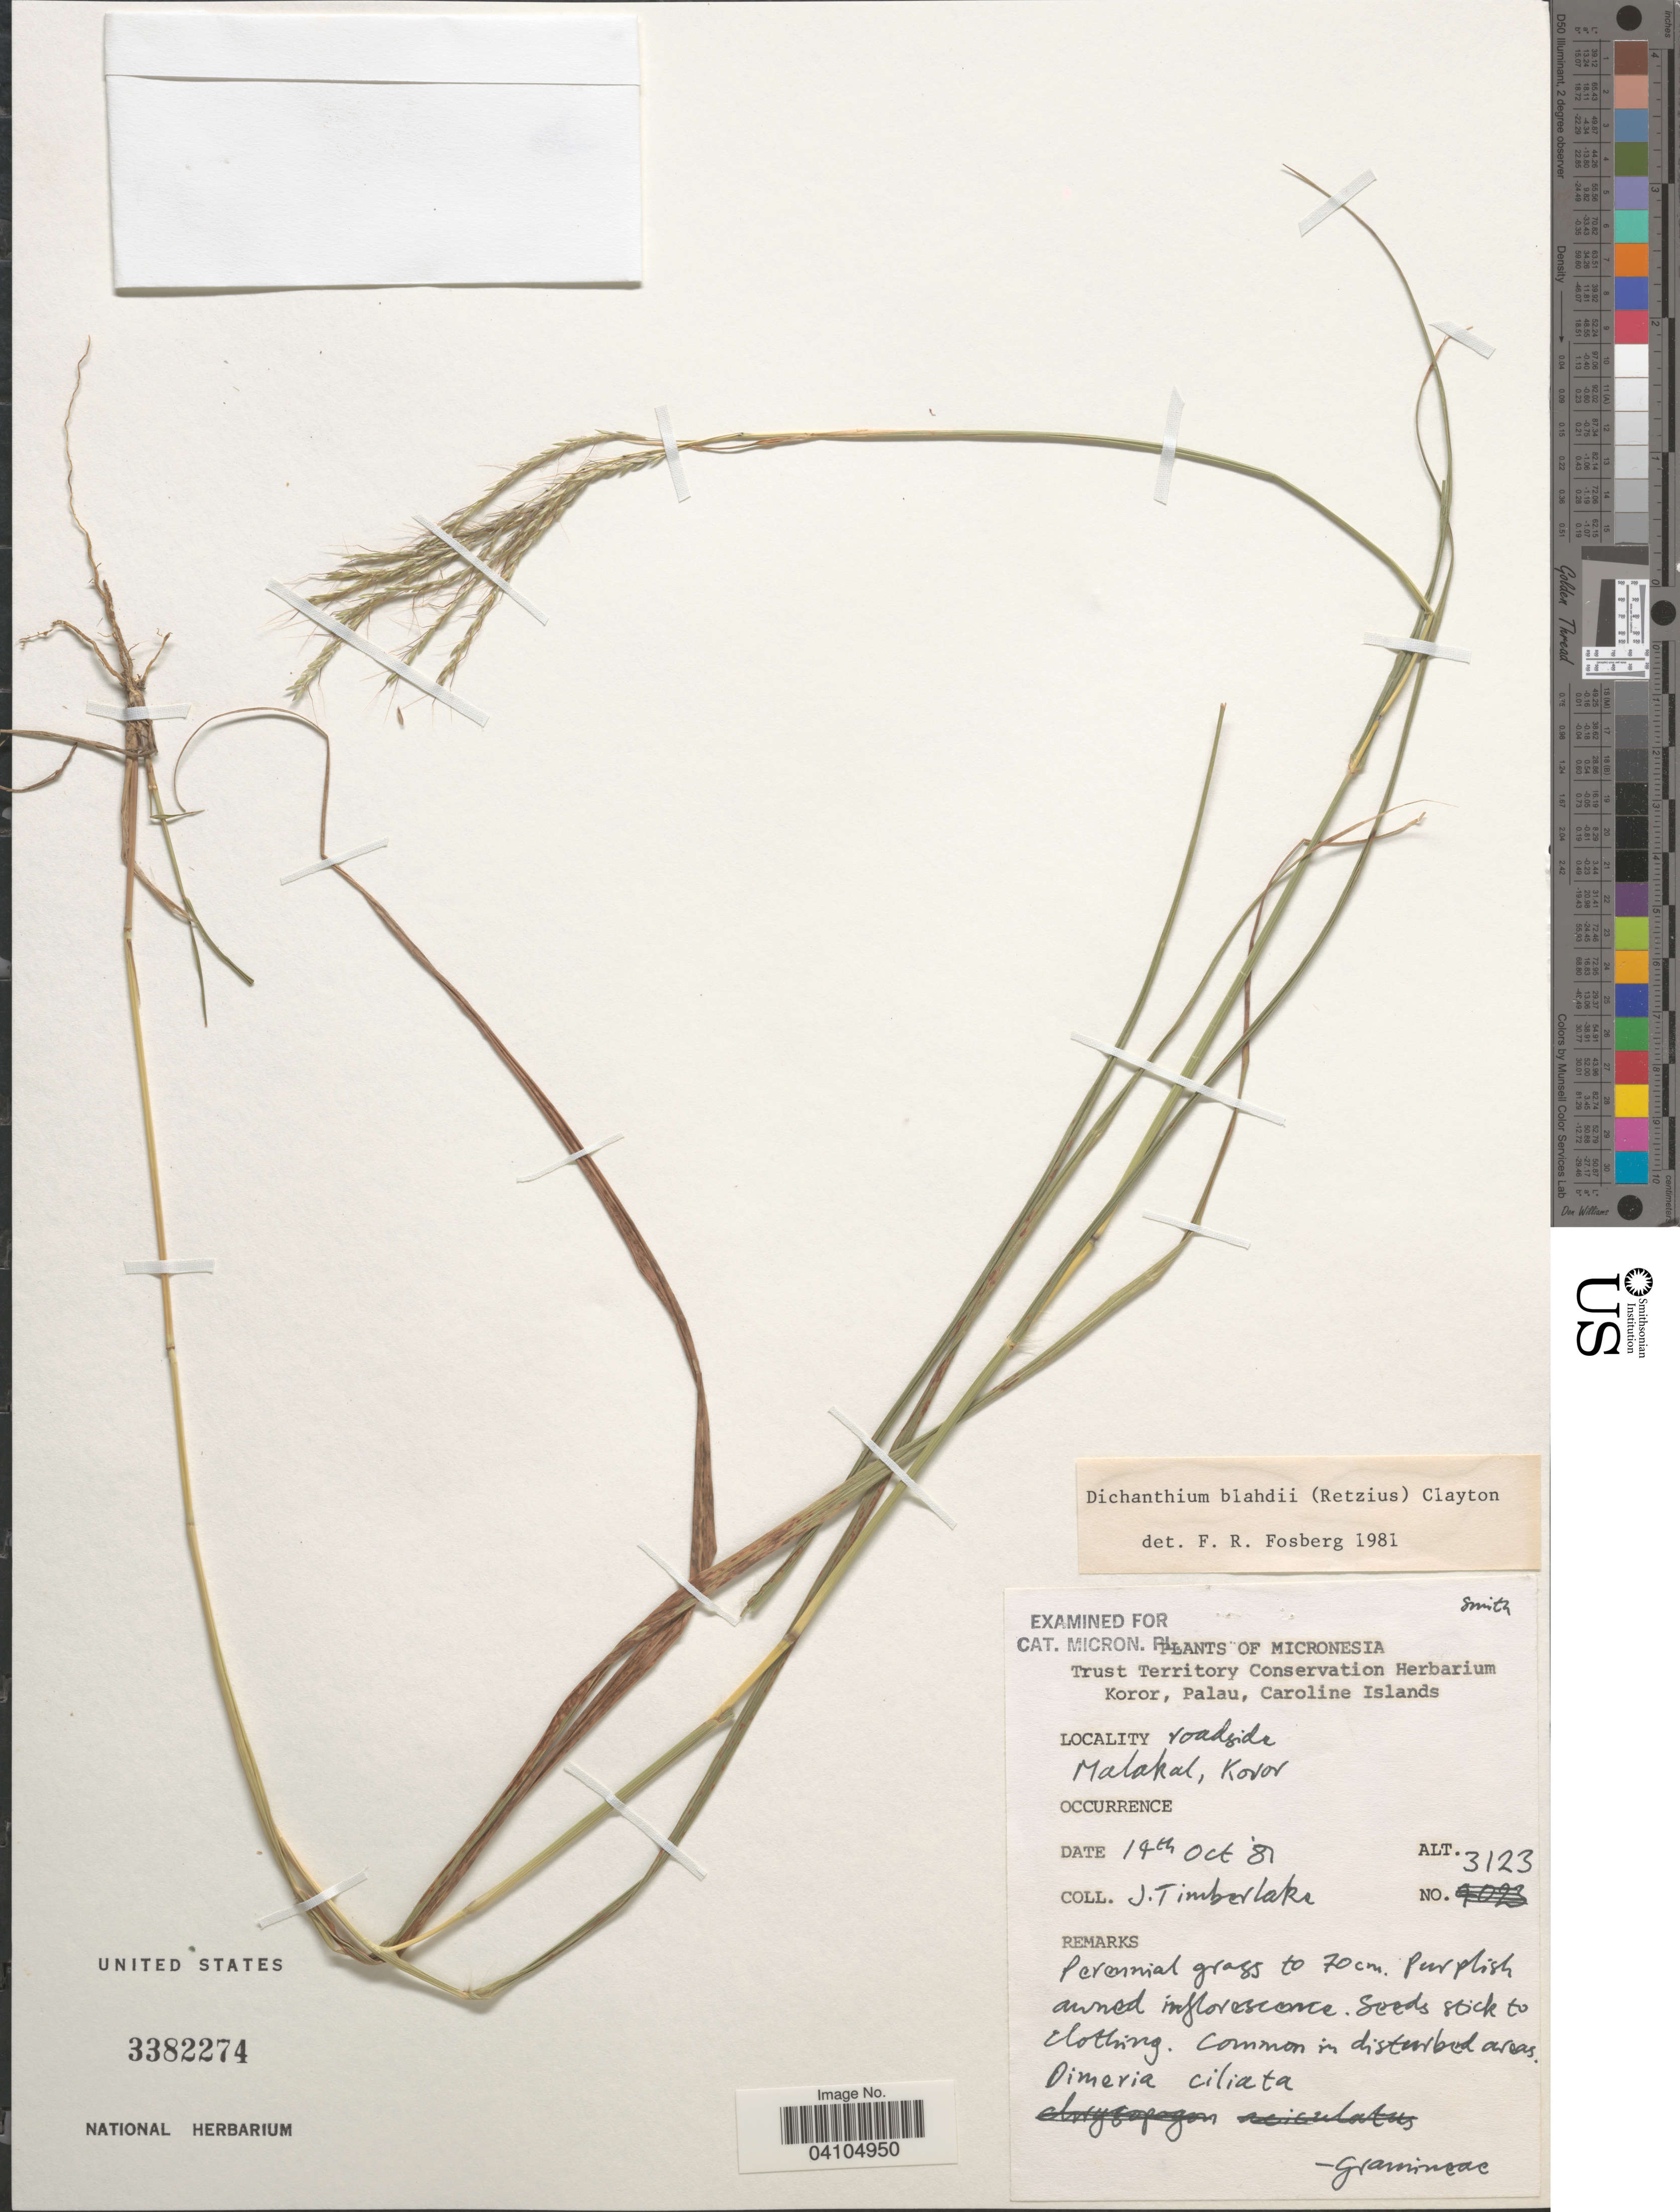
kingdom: Plantae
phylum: Tracheophyta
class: Liliopsida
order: Poales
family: Poaceae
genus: Bothriochloa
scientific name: Bothriochloa bladhii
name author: (Retz.) S.T. Blake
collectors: J. Timberlake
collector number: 3123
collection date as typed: Transcribed d/m/y: 14/10/81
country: Palau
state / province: Koror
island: Ngemelachel [Malakal]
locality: Roadside Malakal, Koror.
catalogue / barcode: US 3382274